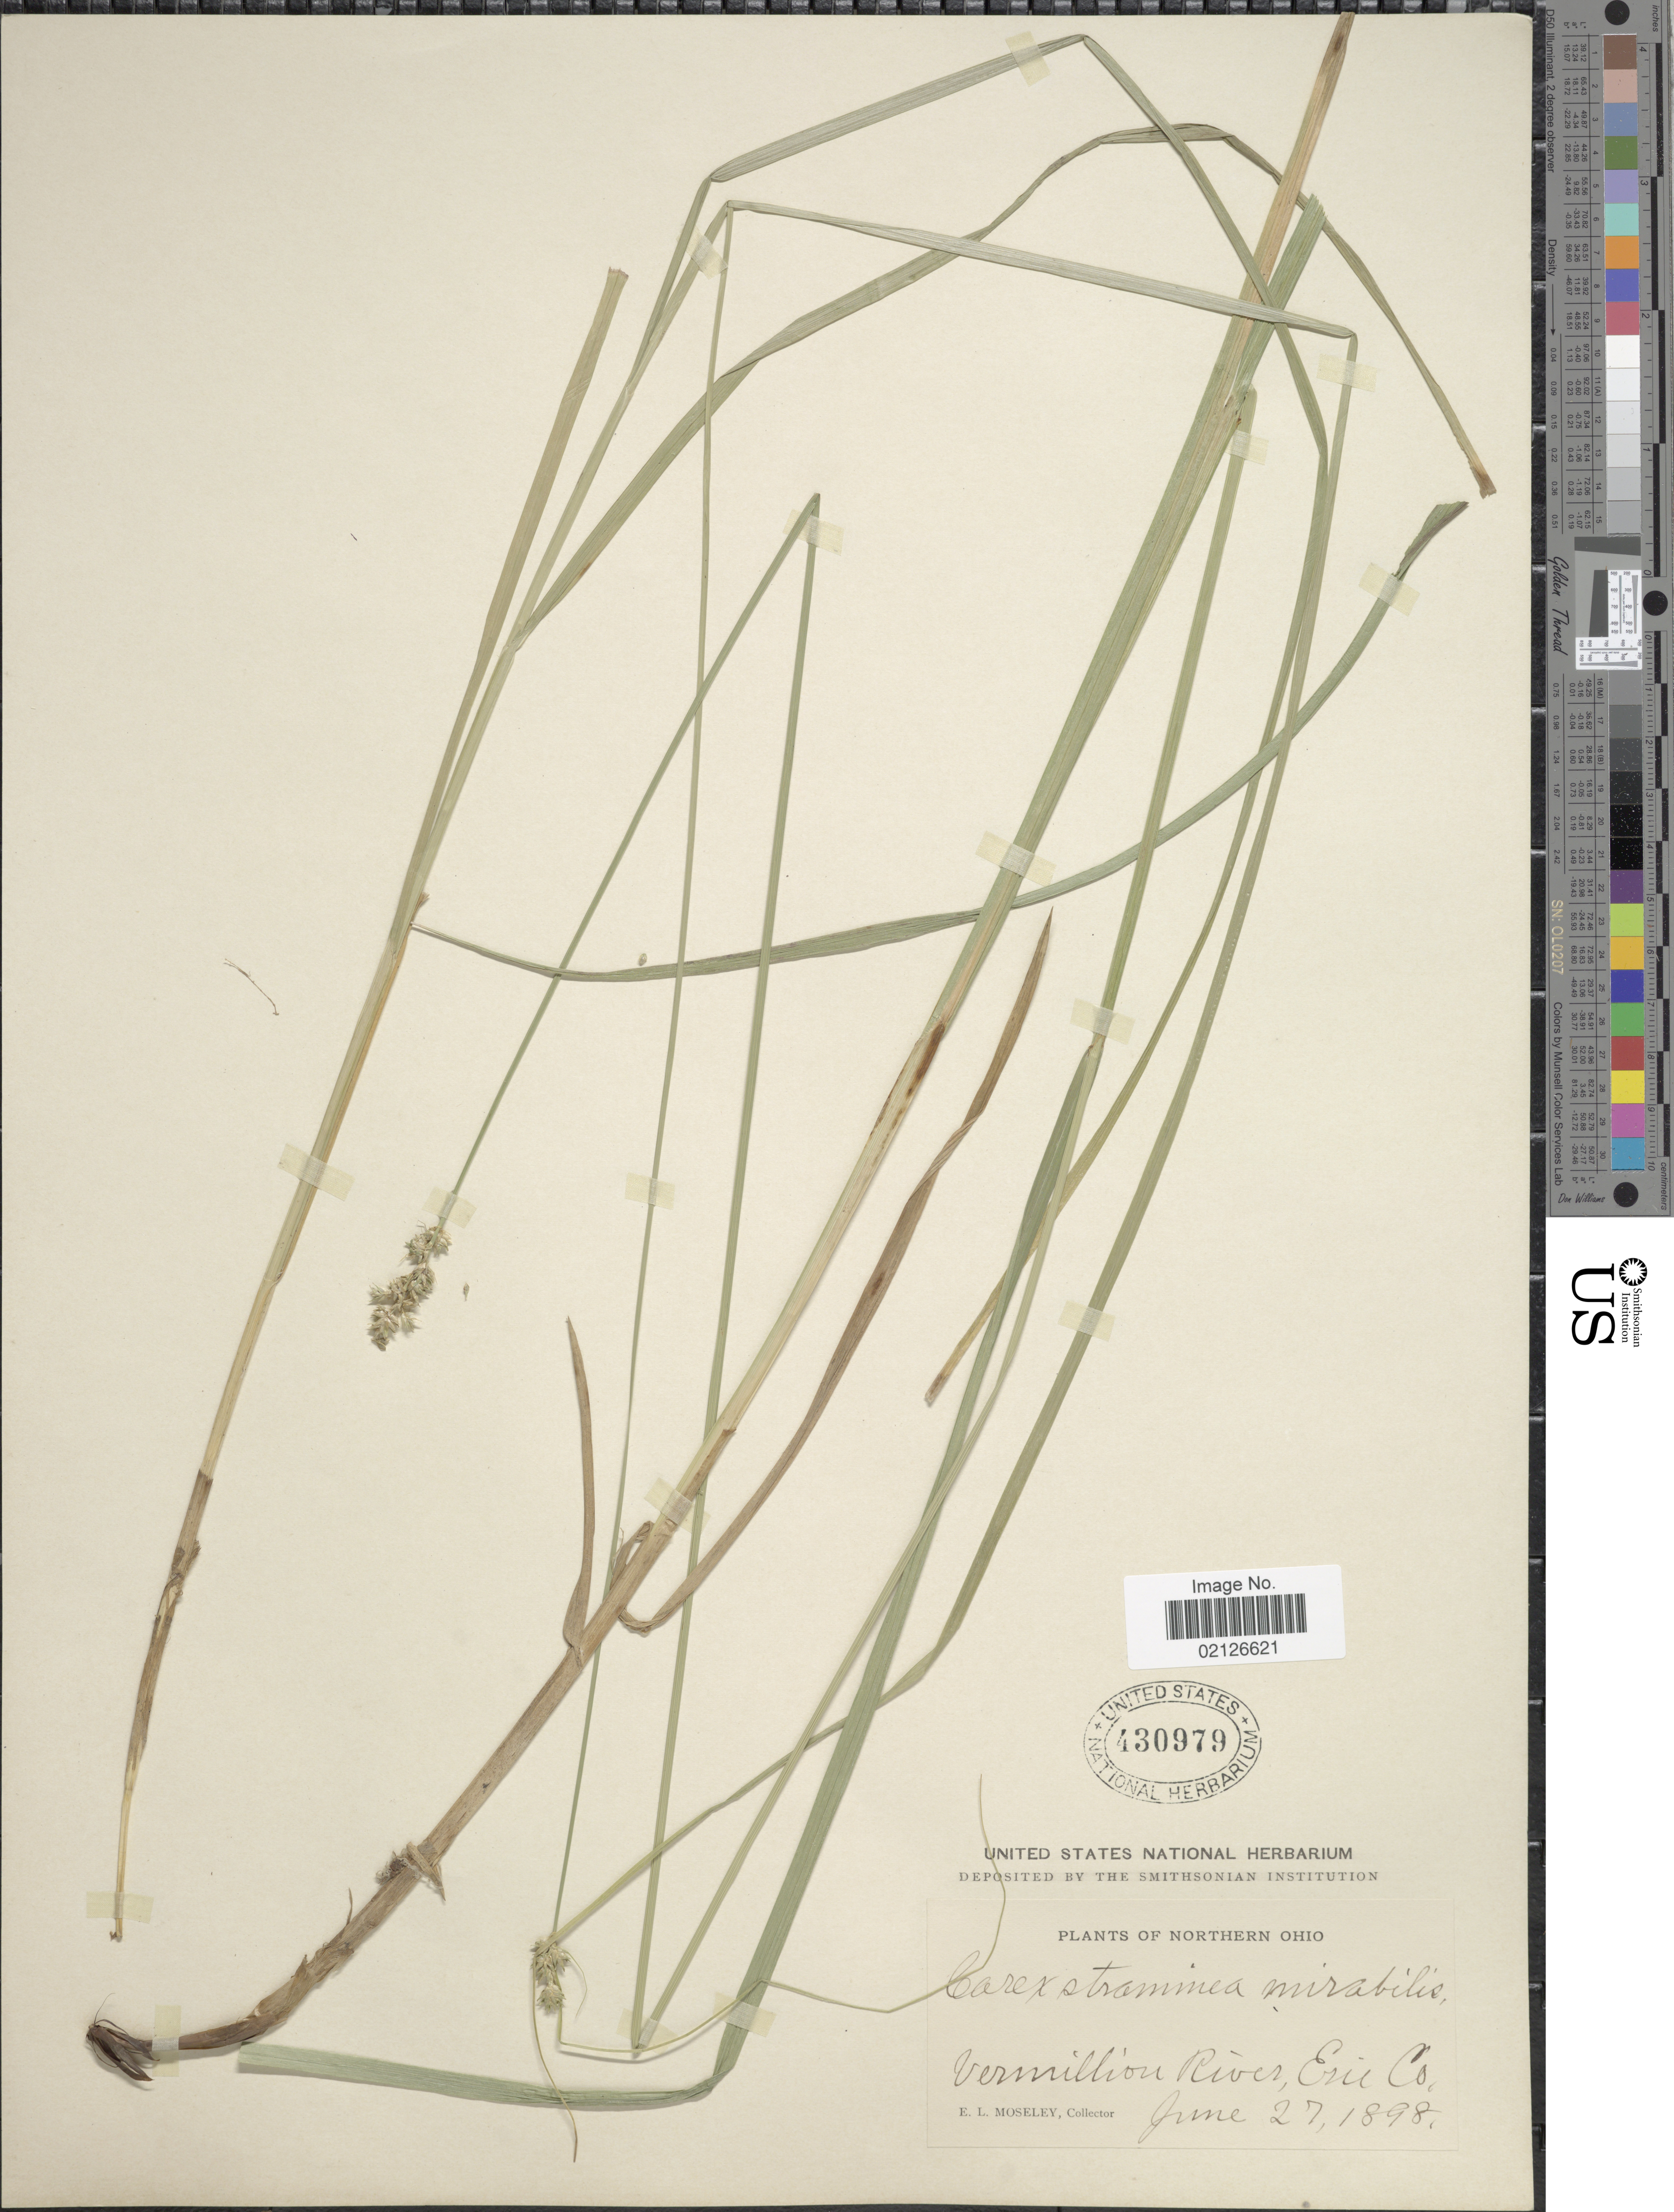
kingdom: Plantae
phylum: Tracheophyta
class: Liliopsida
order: Poales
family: Cyperaceae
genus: Carex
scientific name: Carex normalis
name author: Mack.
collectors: E. Moseley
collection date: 1898-06-27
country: United States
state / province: Ohio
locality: Northern Ohio, Vermillion River, Erie Co.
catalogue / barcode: US 430979